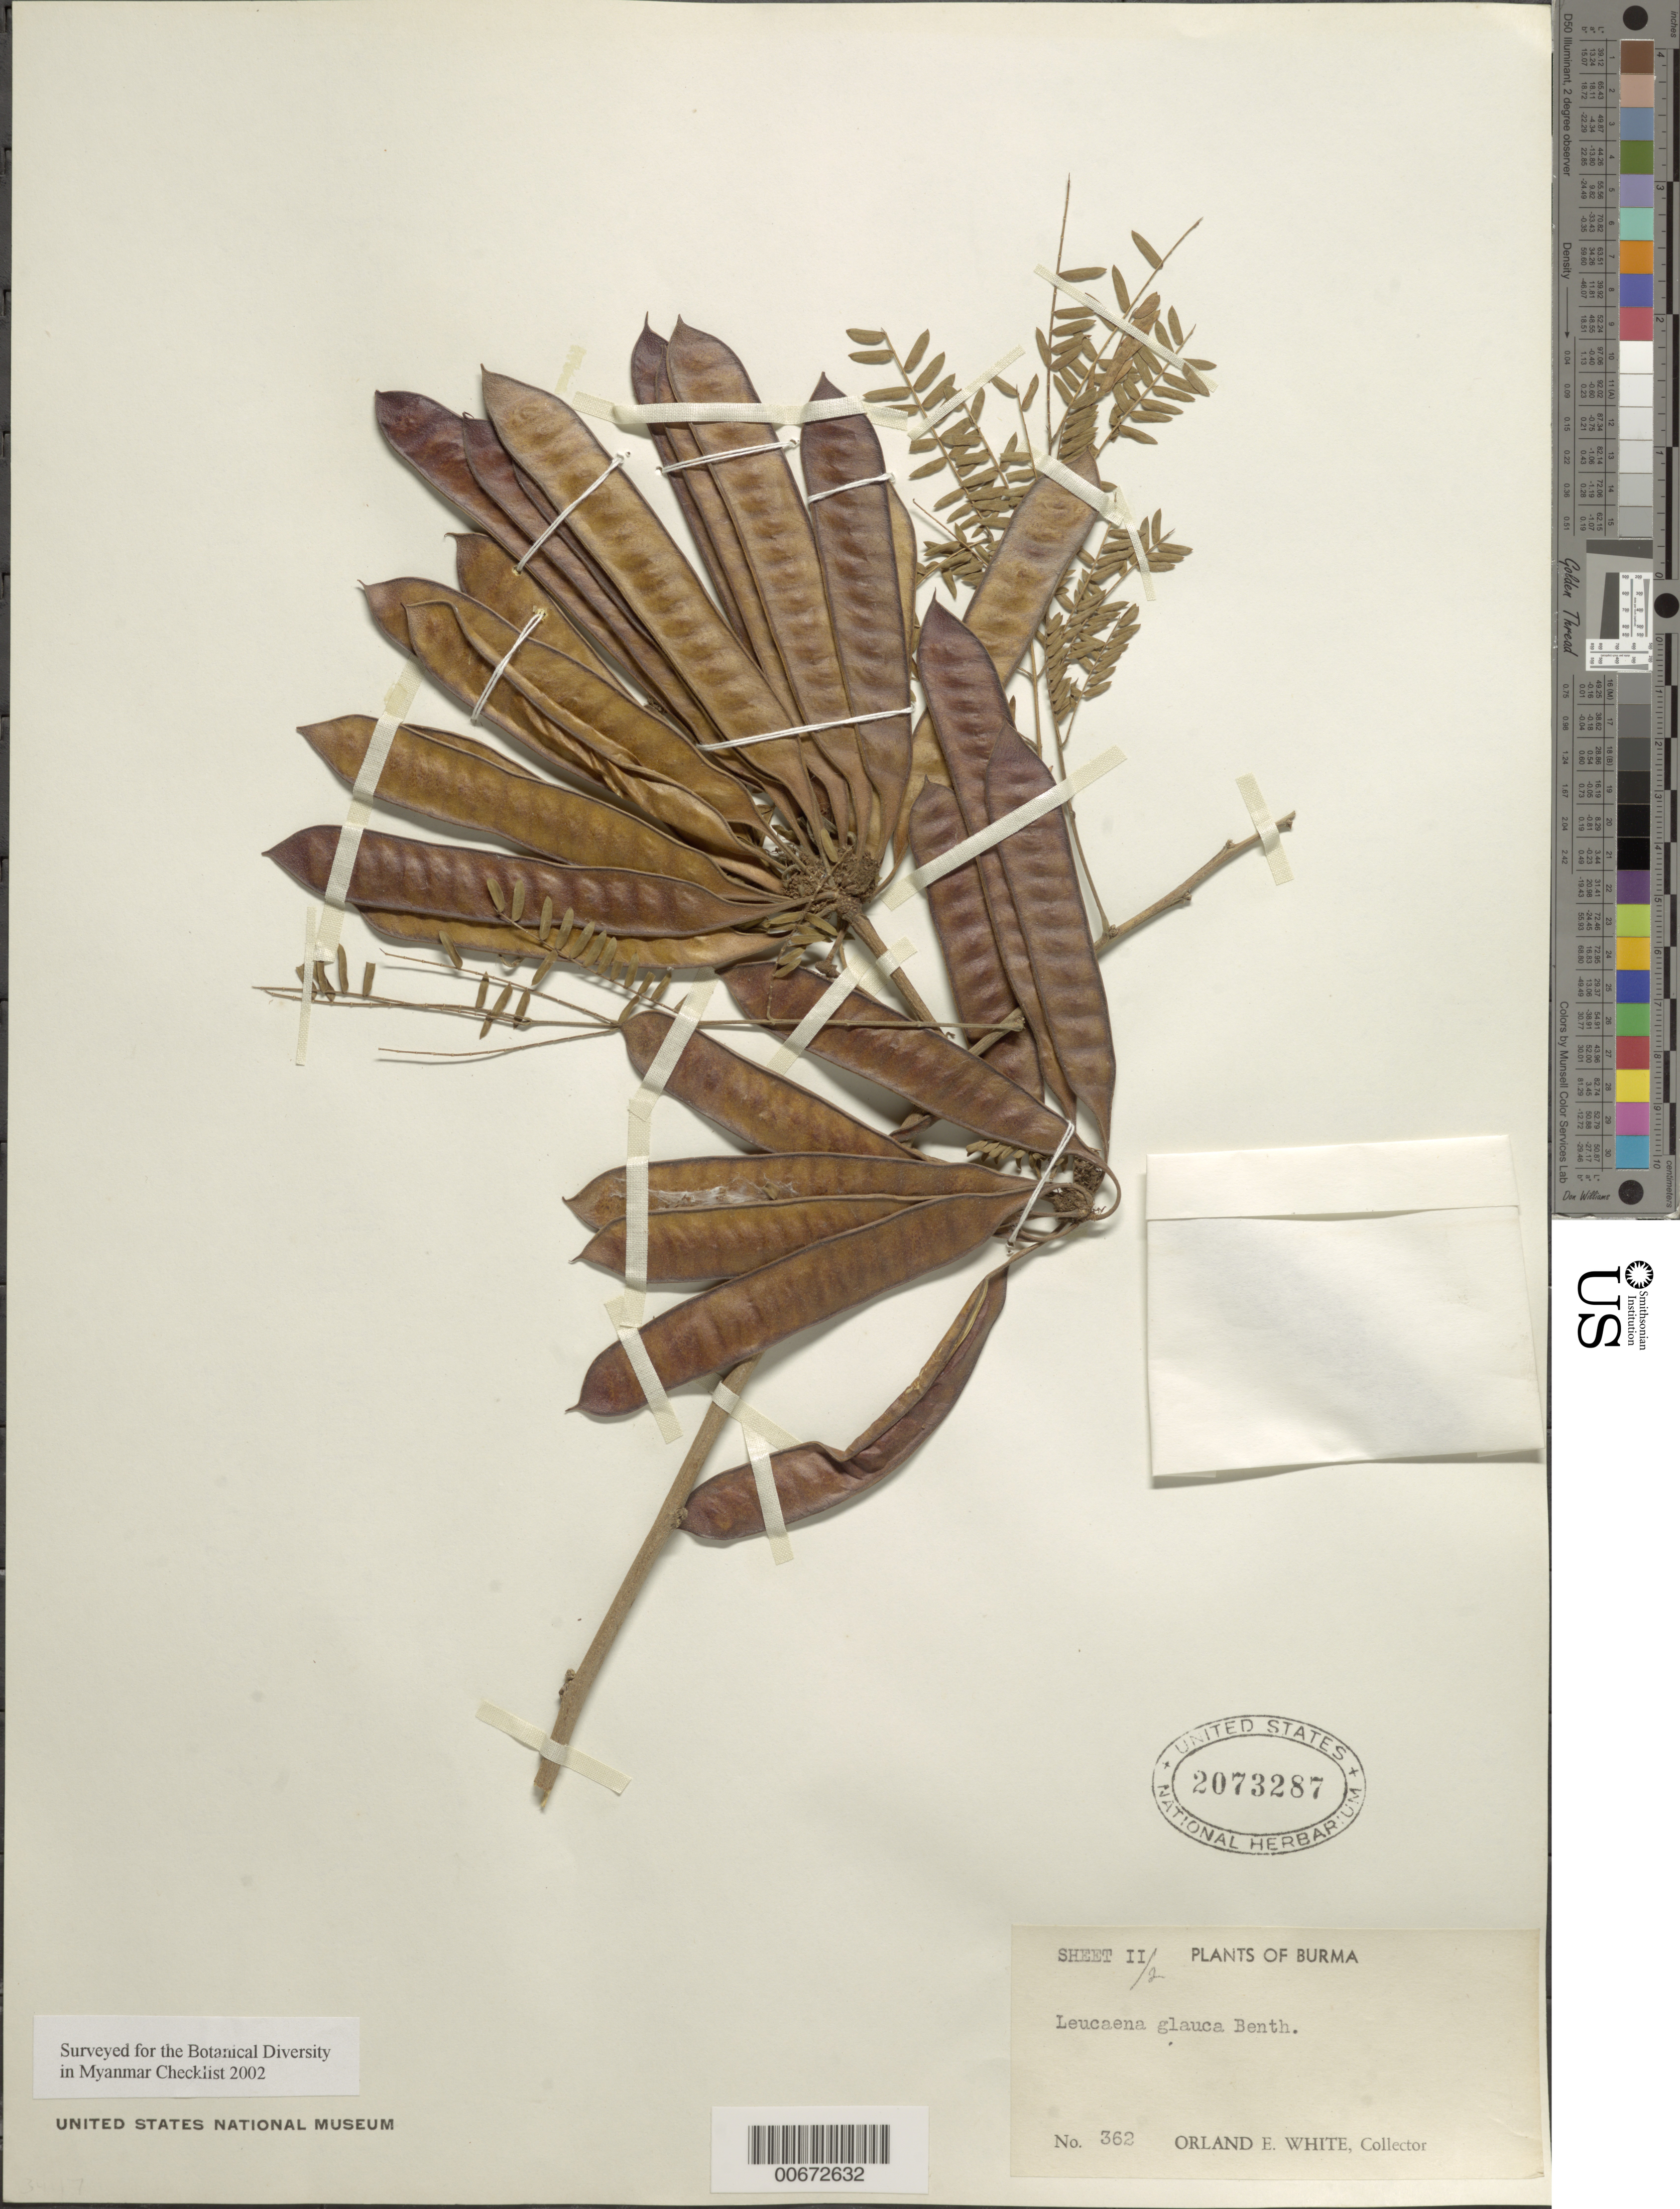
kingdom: Plantae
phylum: Tracheophyta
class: Magnoliopsida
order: Fabales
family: Fabaceae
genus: Leucaena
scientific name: Leucaena leucocephala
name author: (Lam.) de Wit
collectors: O. E. White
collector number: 362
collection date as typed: Feb 1951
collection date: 1951-02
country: Myanmar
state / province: Mandalay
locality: Mandalay.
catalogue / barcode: US 2073287